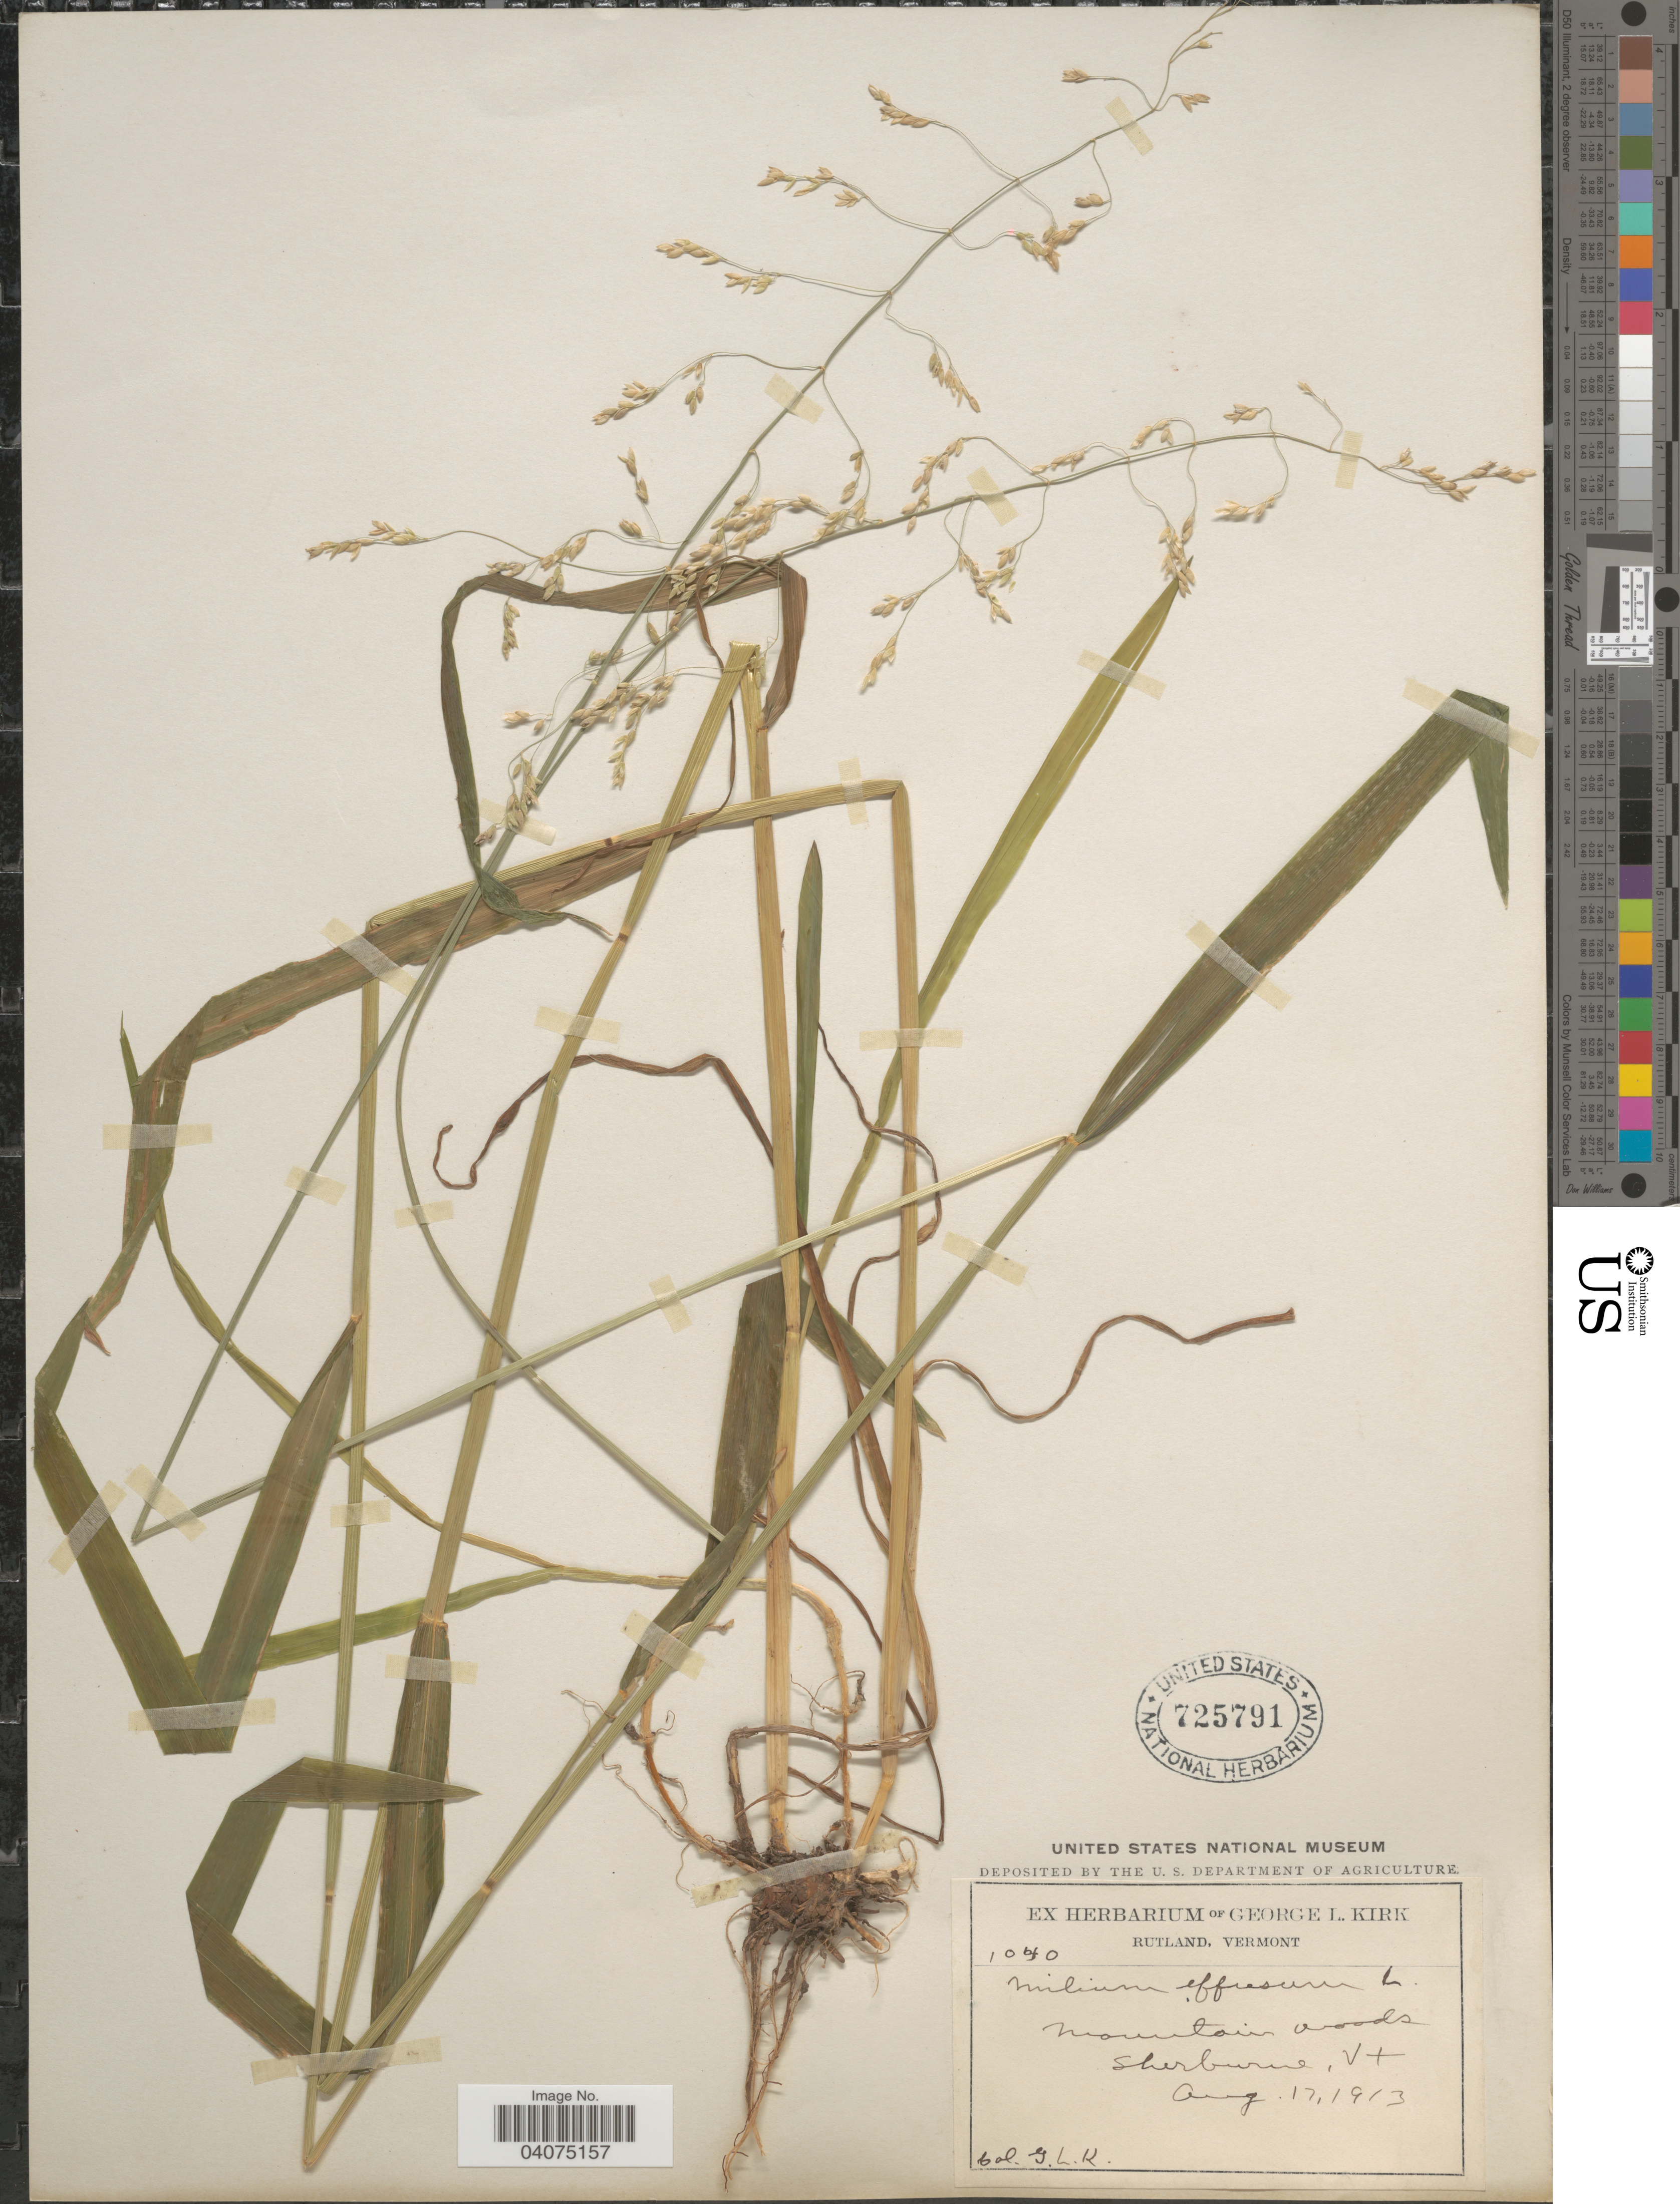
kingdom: Plantae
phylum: Tracheophyta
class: Liliopsida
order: Poales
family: Poaceae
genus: Milium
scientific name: Milium effusum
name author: L.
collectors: G. Kirk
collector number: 1040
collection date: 1913-08-17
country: United States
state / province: Vermont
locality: Mountain woods. Sherburne.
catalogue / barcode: US 725791